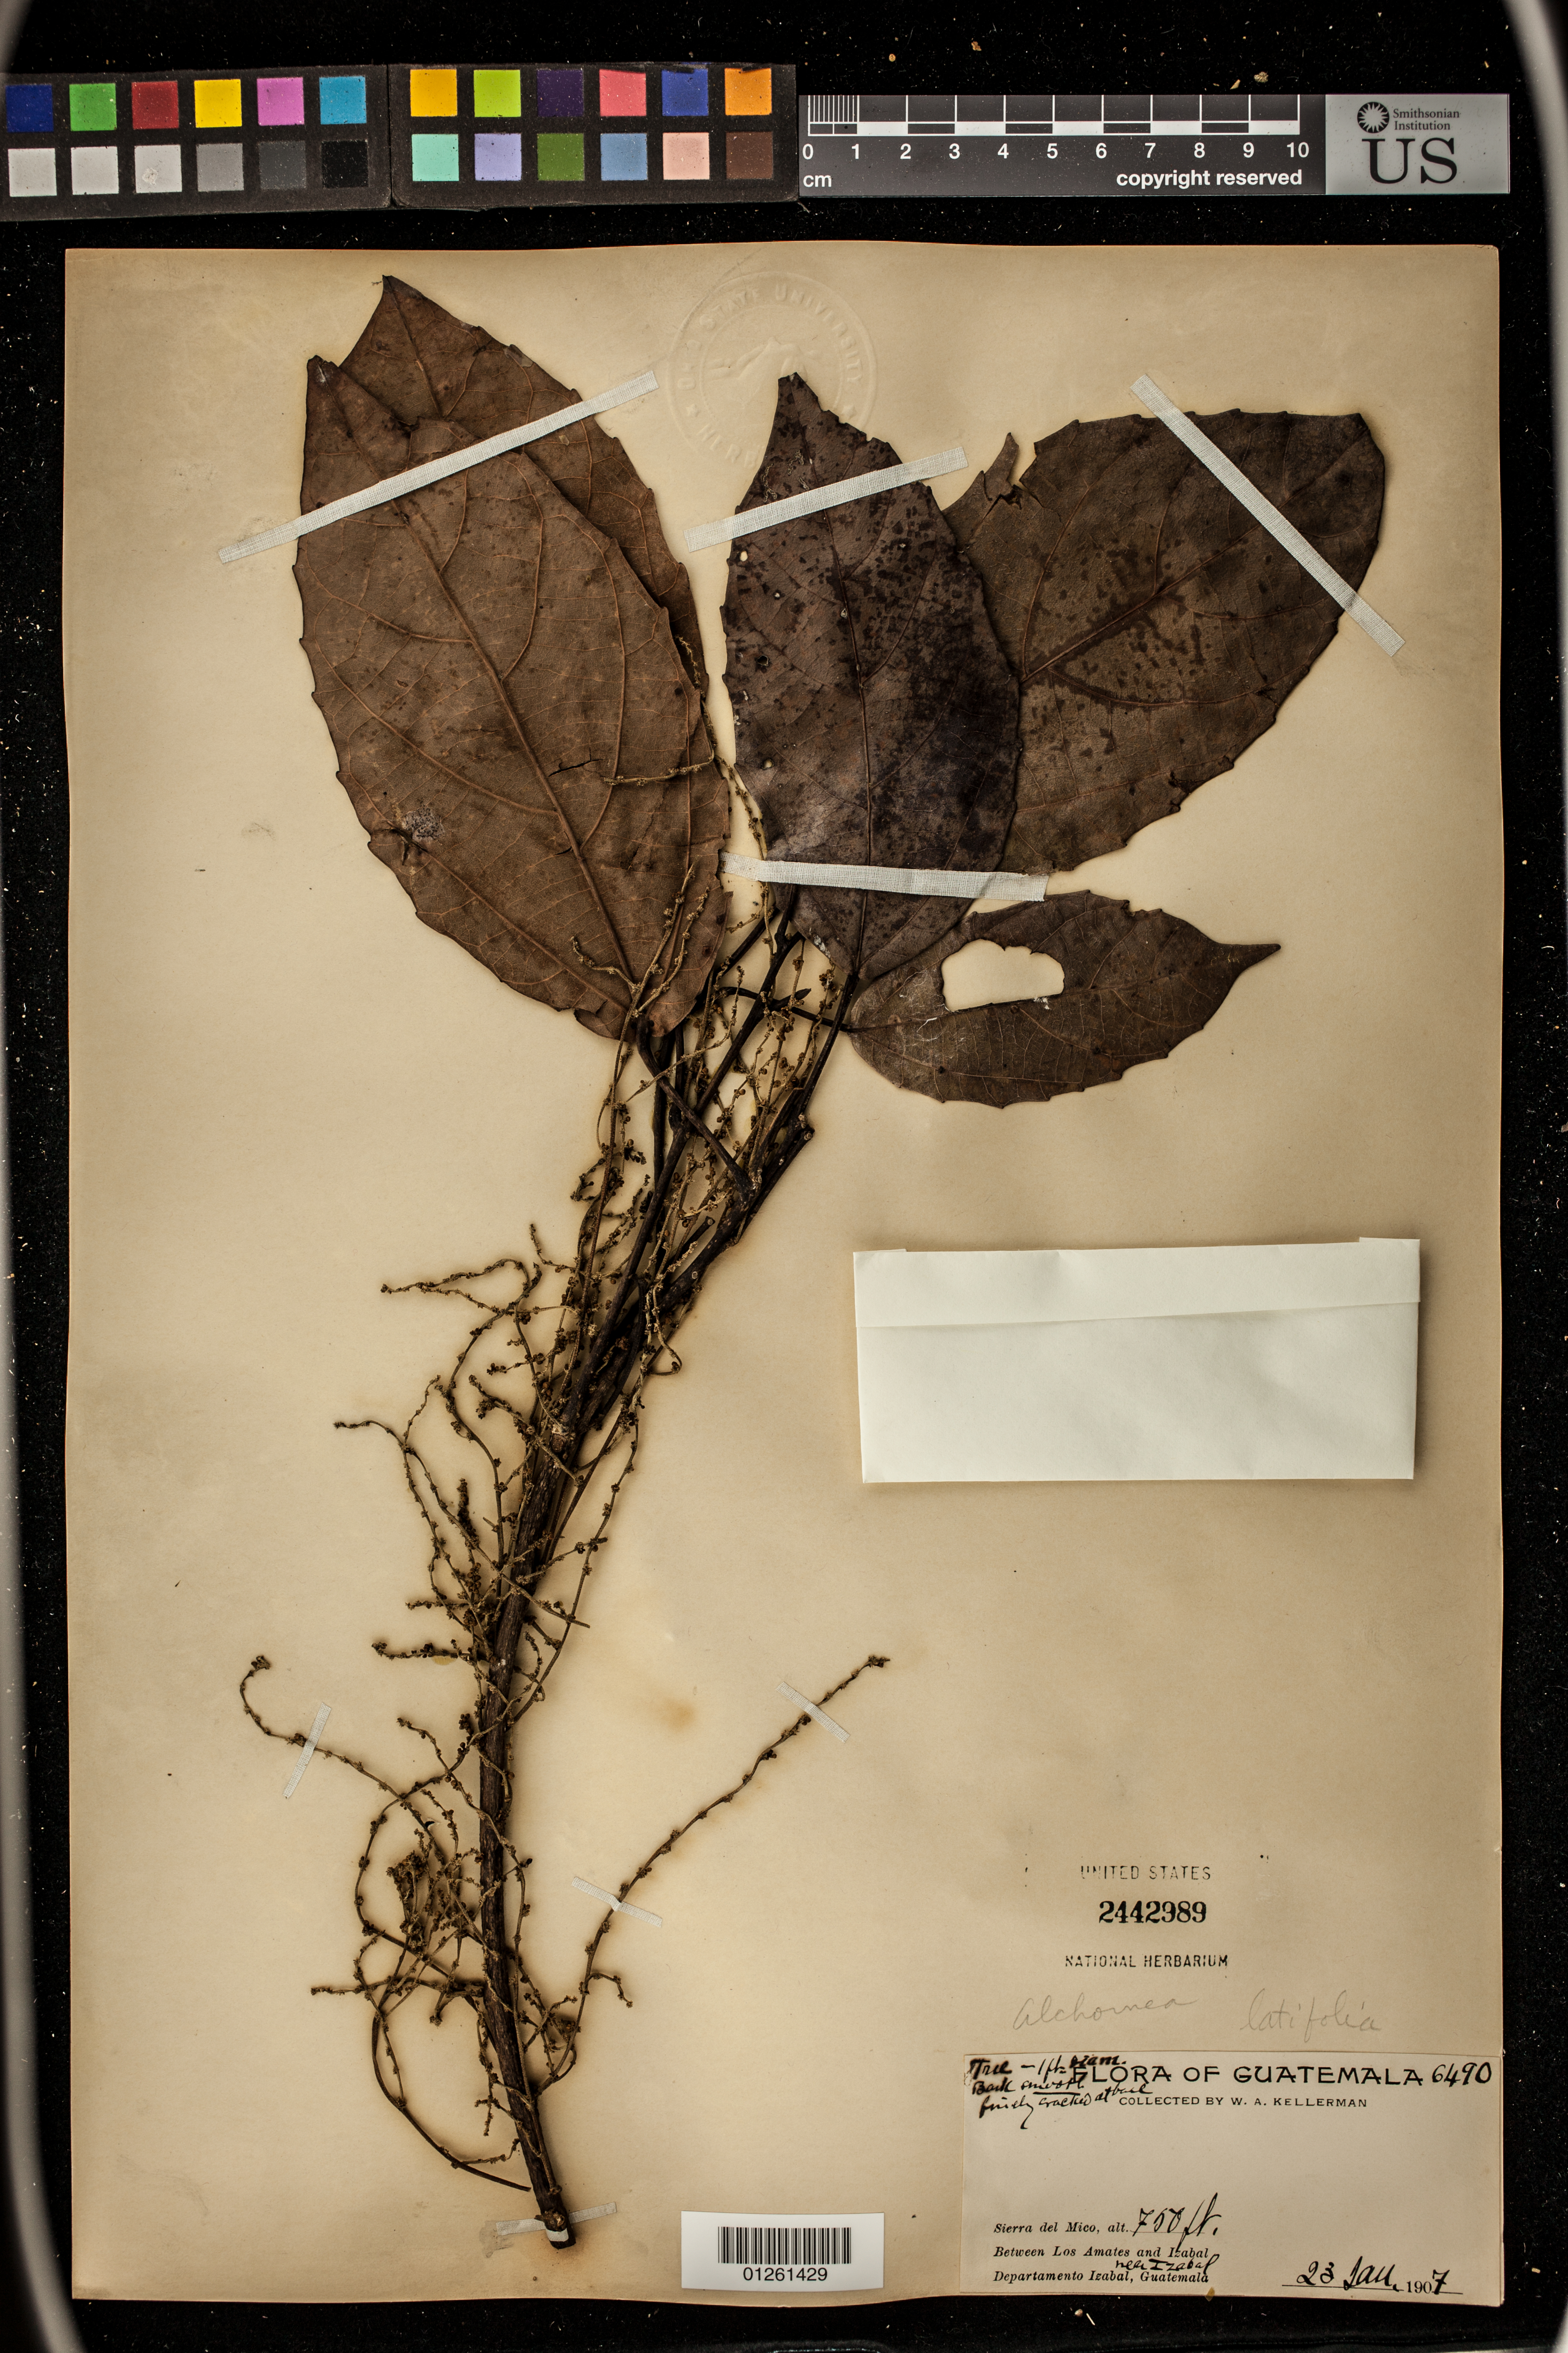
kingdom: Plantae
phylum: Tracheophyta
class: Magnoliopsida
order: Malpighiales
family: Euphorbiaceae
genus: Alchornea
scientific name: Alchornea latifolia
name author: Sw.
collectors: W. A. Kellerman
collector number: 6490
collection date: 1907-01-23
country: Guatemala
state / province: Izabal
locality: Sierra del Mico. Between Los Amates and Izabal. Near Izabal.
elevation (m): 229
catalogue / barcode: US 2442989